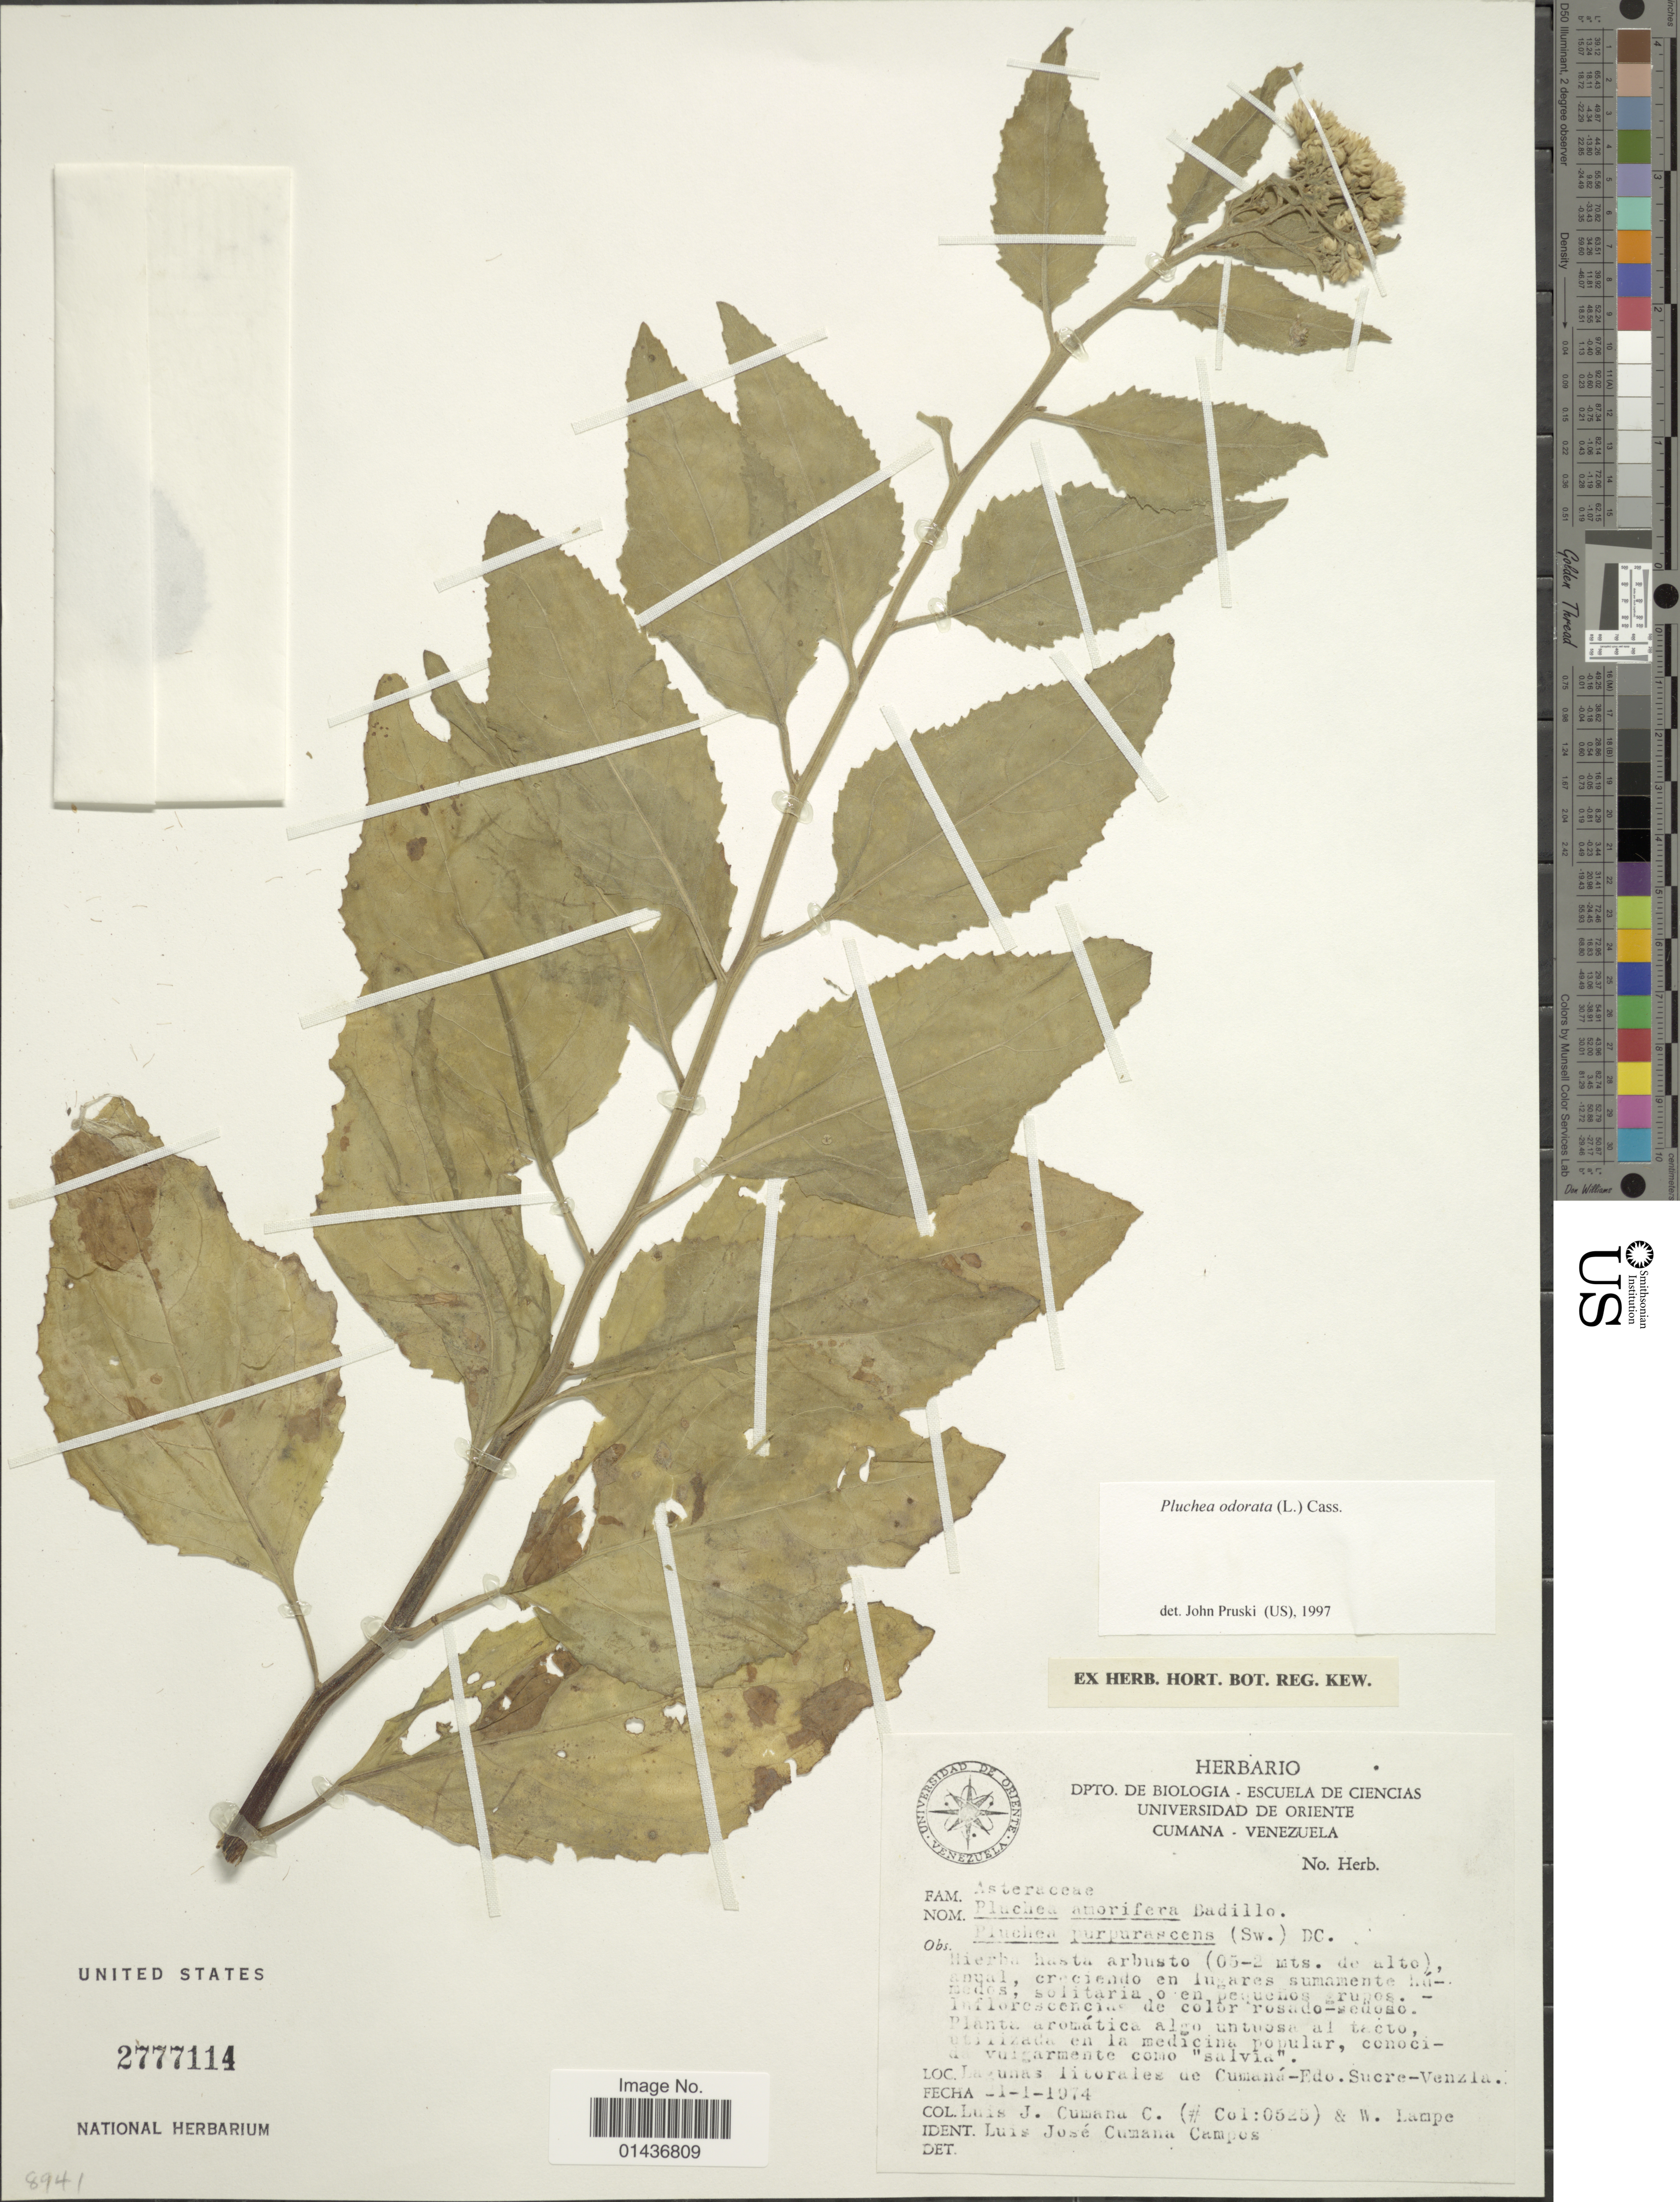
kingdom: Plantae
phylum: Tracheophyta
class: Magnoliopsida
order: Asterales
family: Asteraceae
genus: Pluchea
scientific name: Pluchea odorata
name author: (L.) Cass.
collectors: L. J. Cumaná C. & W. Lampe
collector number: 0525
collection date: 1974-01-21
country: Venezuela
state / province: Sucre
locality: Lagunas litorales de Cumana-Edo. Sucre, Venzuela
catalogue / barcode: US 2777114